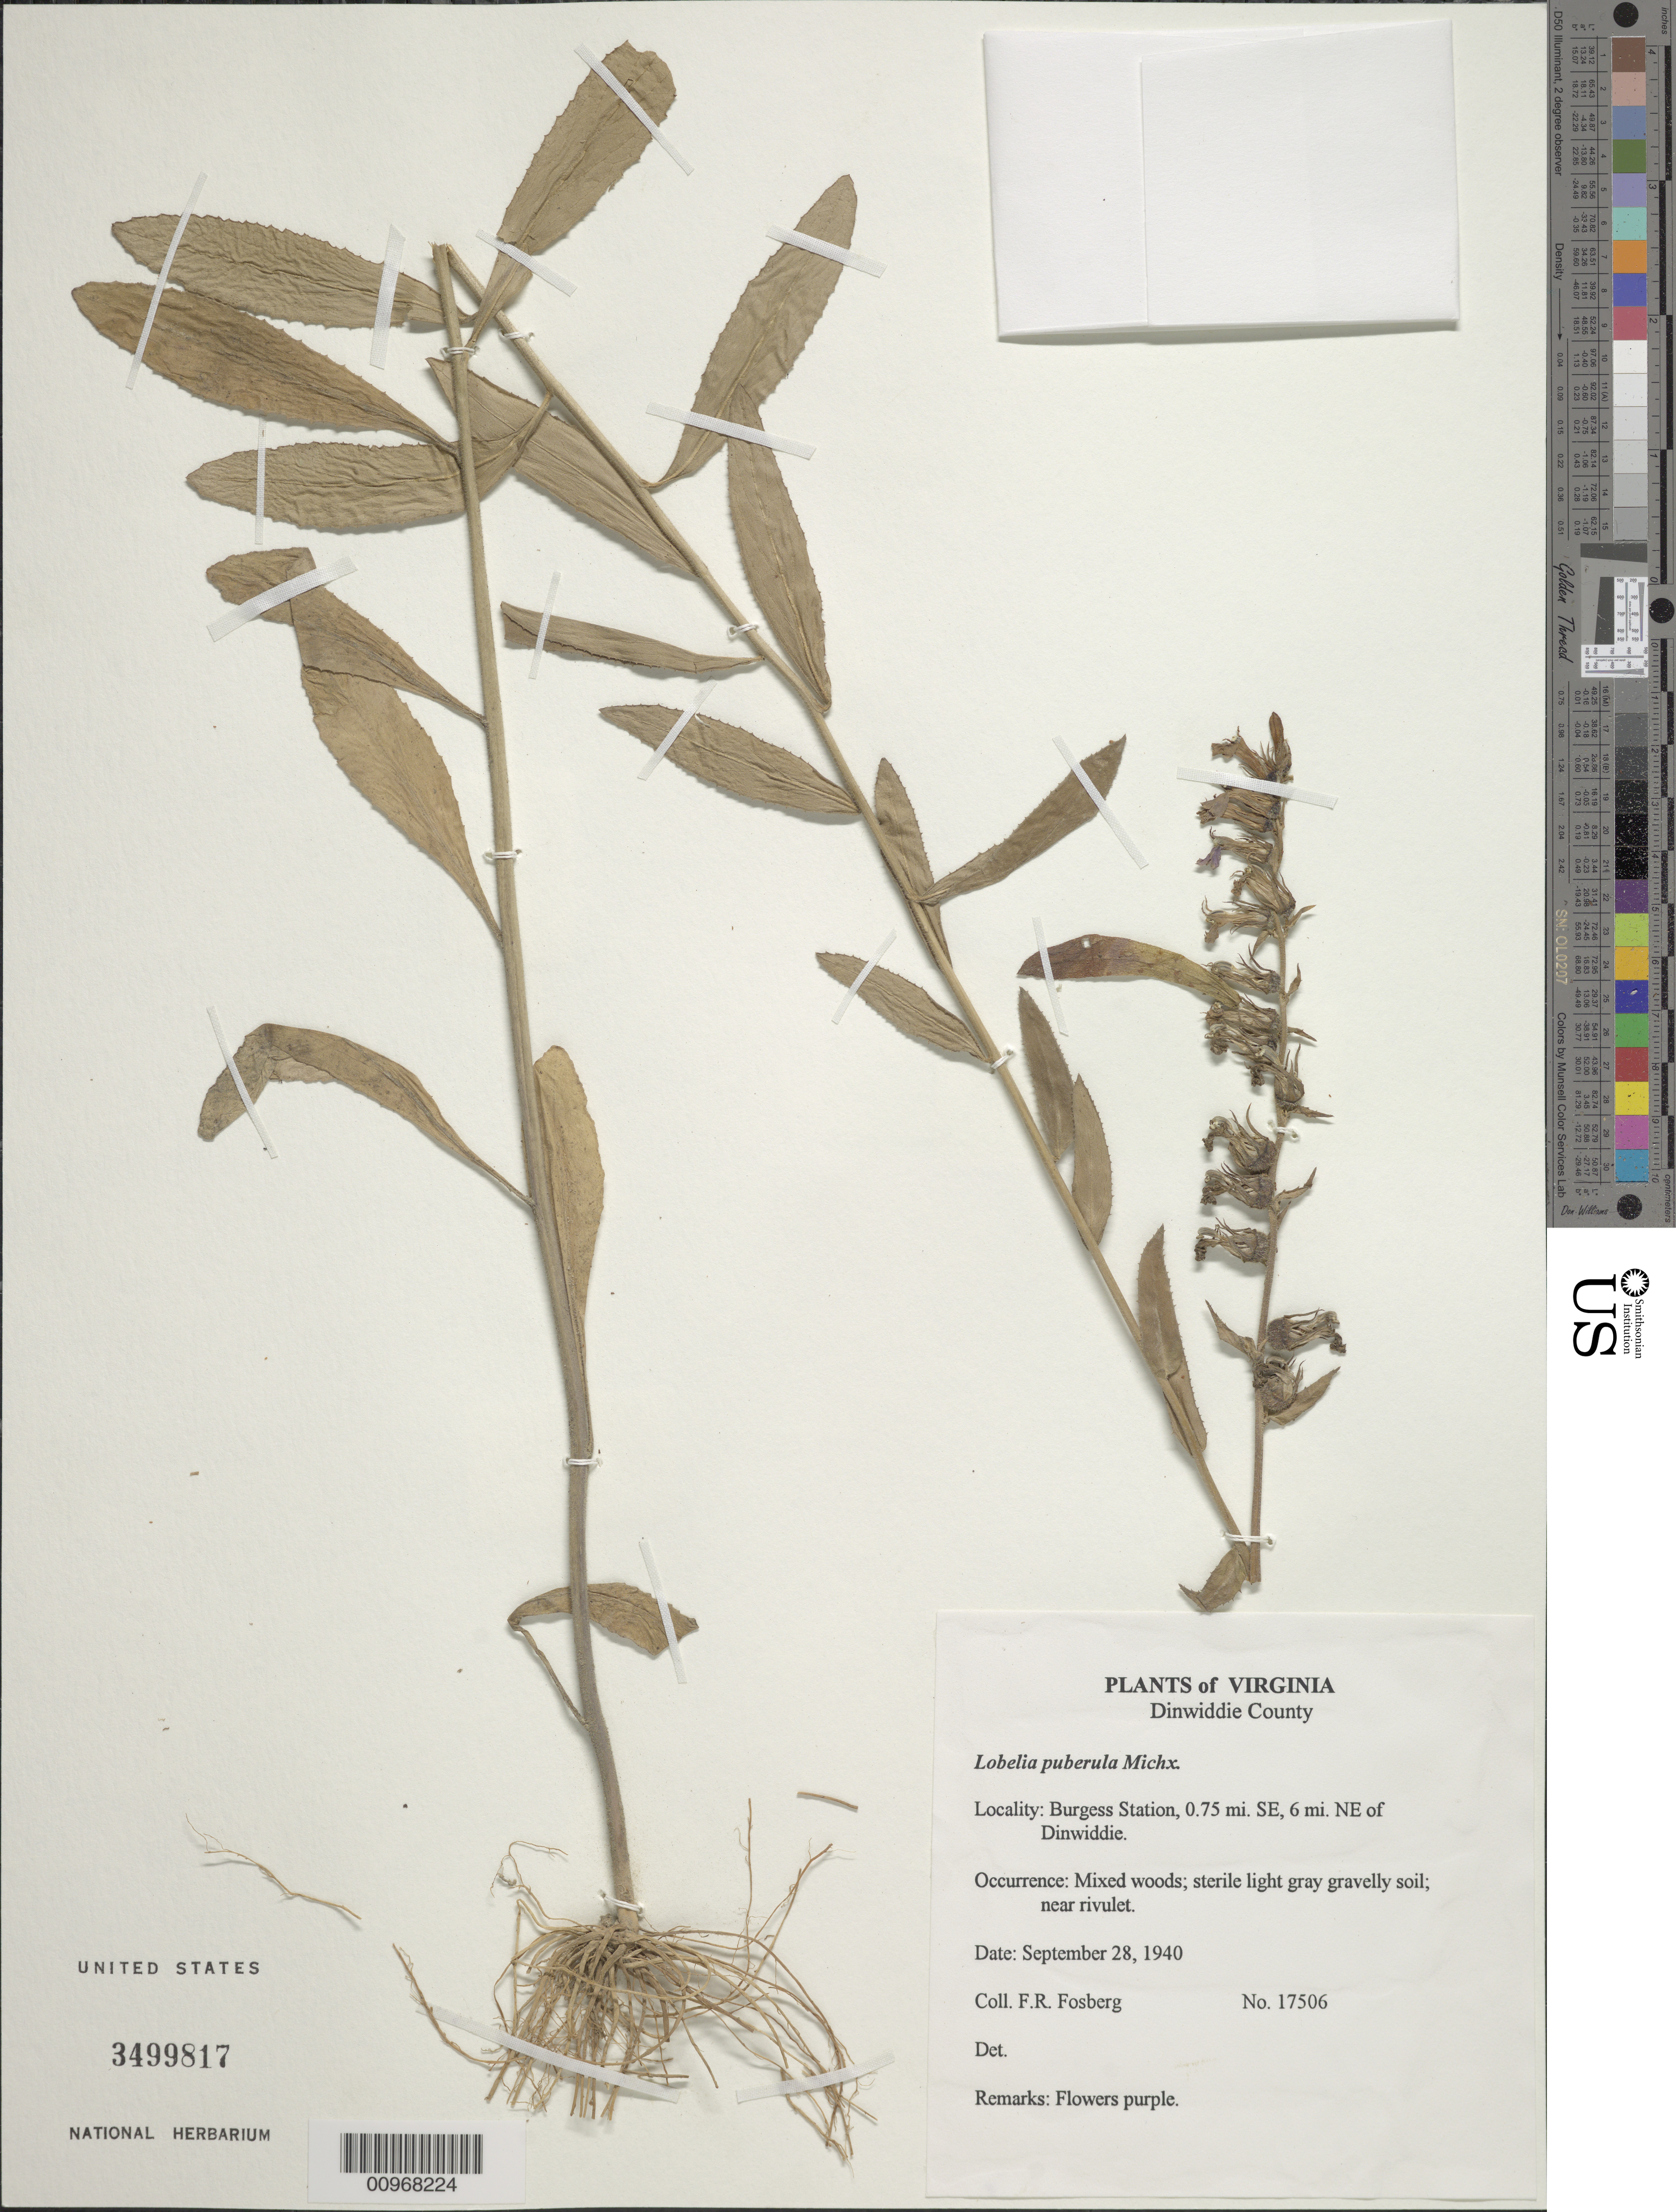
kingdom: Plantae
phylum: Tracheophyta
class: Magnoliopsida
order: Asterales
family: Campanulaceae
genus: Lobelia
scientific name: Lobelia puberula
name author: Michx.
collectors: F. R. Fosberg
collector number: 17506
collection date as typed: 28 Sep 1940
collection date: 1940-09-28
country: United States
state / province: Virginia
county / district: Dinwiddie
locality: Burgess Station, 0.75 mi. SE, 6 mi. NE of Dinwiddie.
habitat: mixed woods, sterile light gray gravelly soil, near rivulet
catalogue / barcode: US 3499817